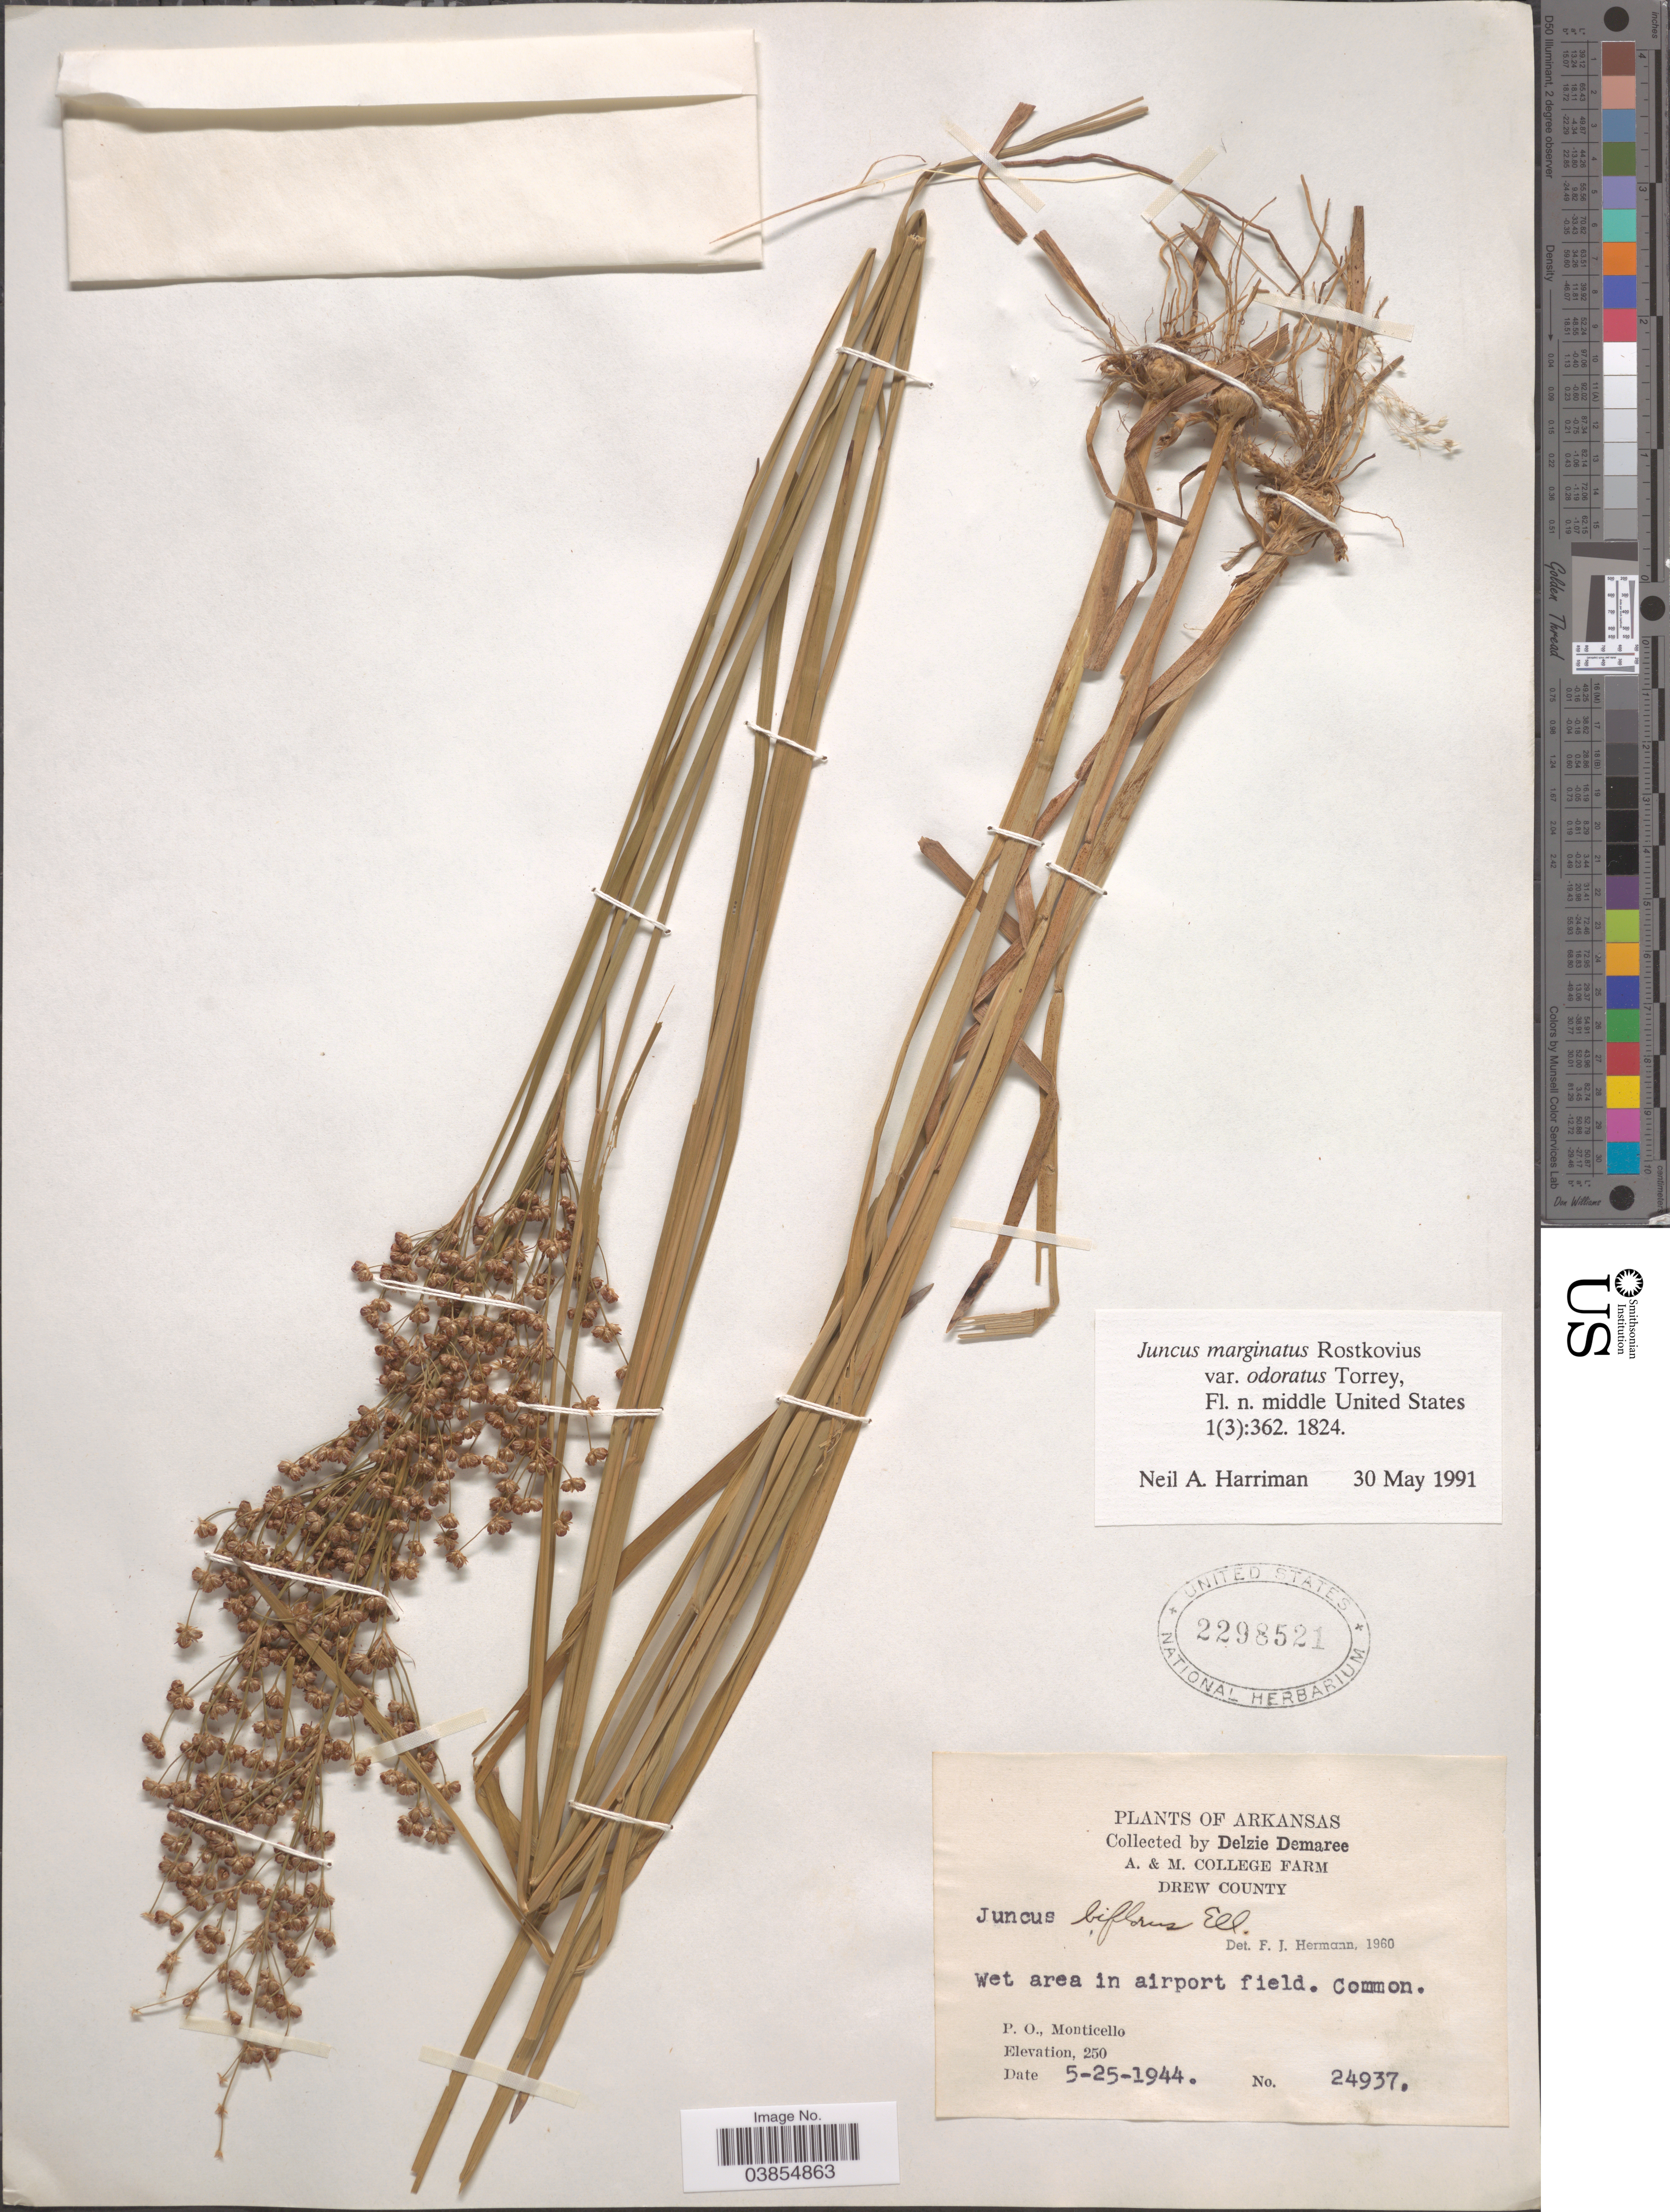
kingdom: Plantae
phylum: Tracheophyta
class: Liliopsida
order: Poales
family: Juncaceae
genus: Juncus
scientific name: Juncus marginatus var. odoratus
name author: Torr.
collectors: D. Demaree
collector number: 24937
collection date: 1944-05-25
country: United States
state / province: Arkansas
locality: Drew County. [unsure placement] P. O., Monticello.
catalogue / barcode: US 2298521